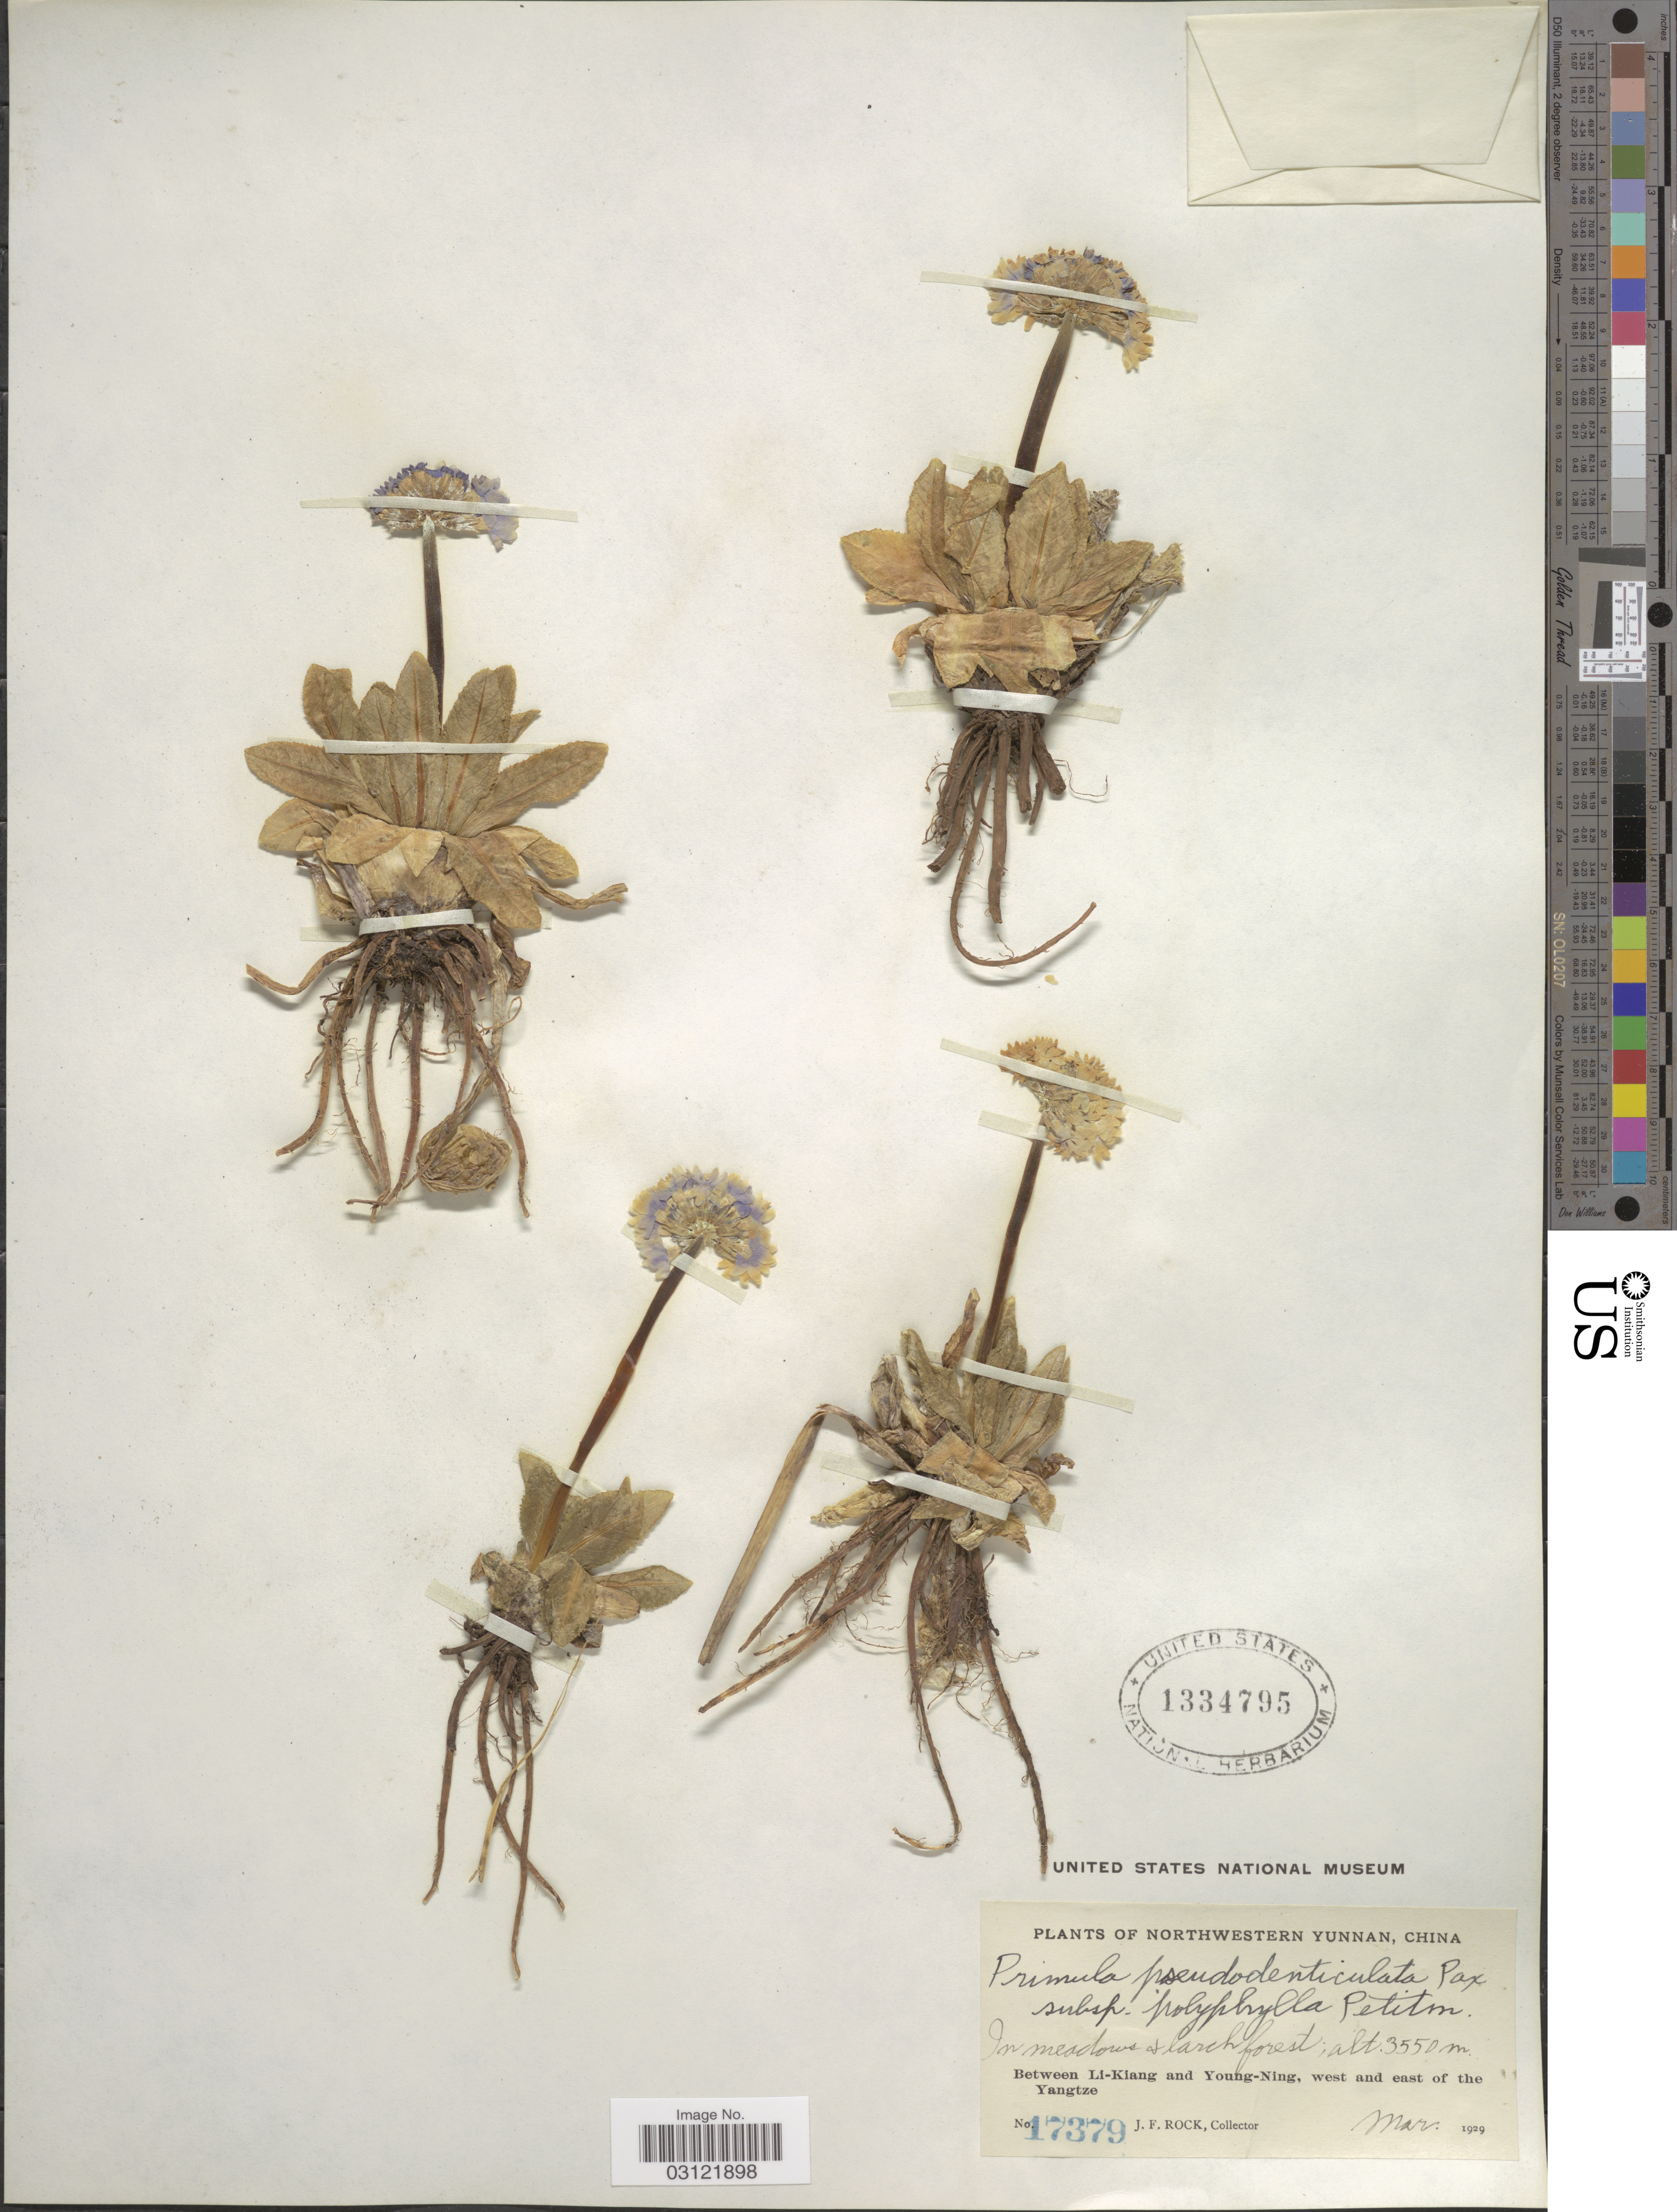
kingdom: Plantae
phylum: Tracheophyta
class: Magnoliopsida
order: Ericales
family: Primulaceae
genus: Primula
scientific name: Primula pseudodenticulata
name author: Pax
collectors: J. Rock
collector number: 17379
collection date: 1929-03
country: China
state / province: Yunnan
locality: Northwestern Yunnan. Between Li-Kiang and Young-Ning, west and east of the Yangtze.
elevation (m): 3550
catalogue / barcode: US 1334795